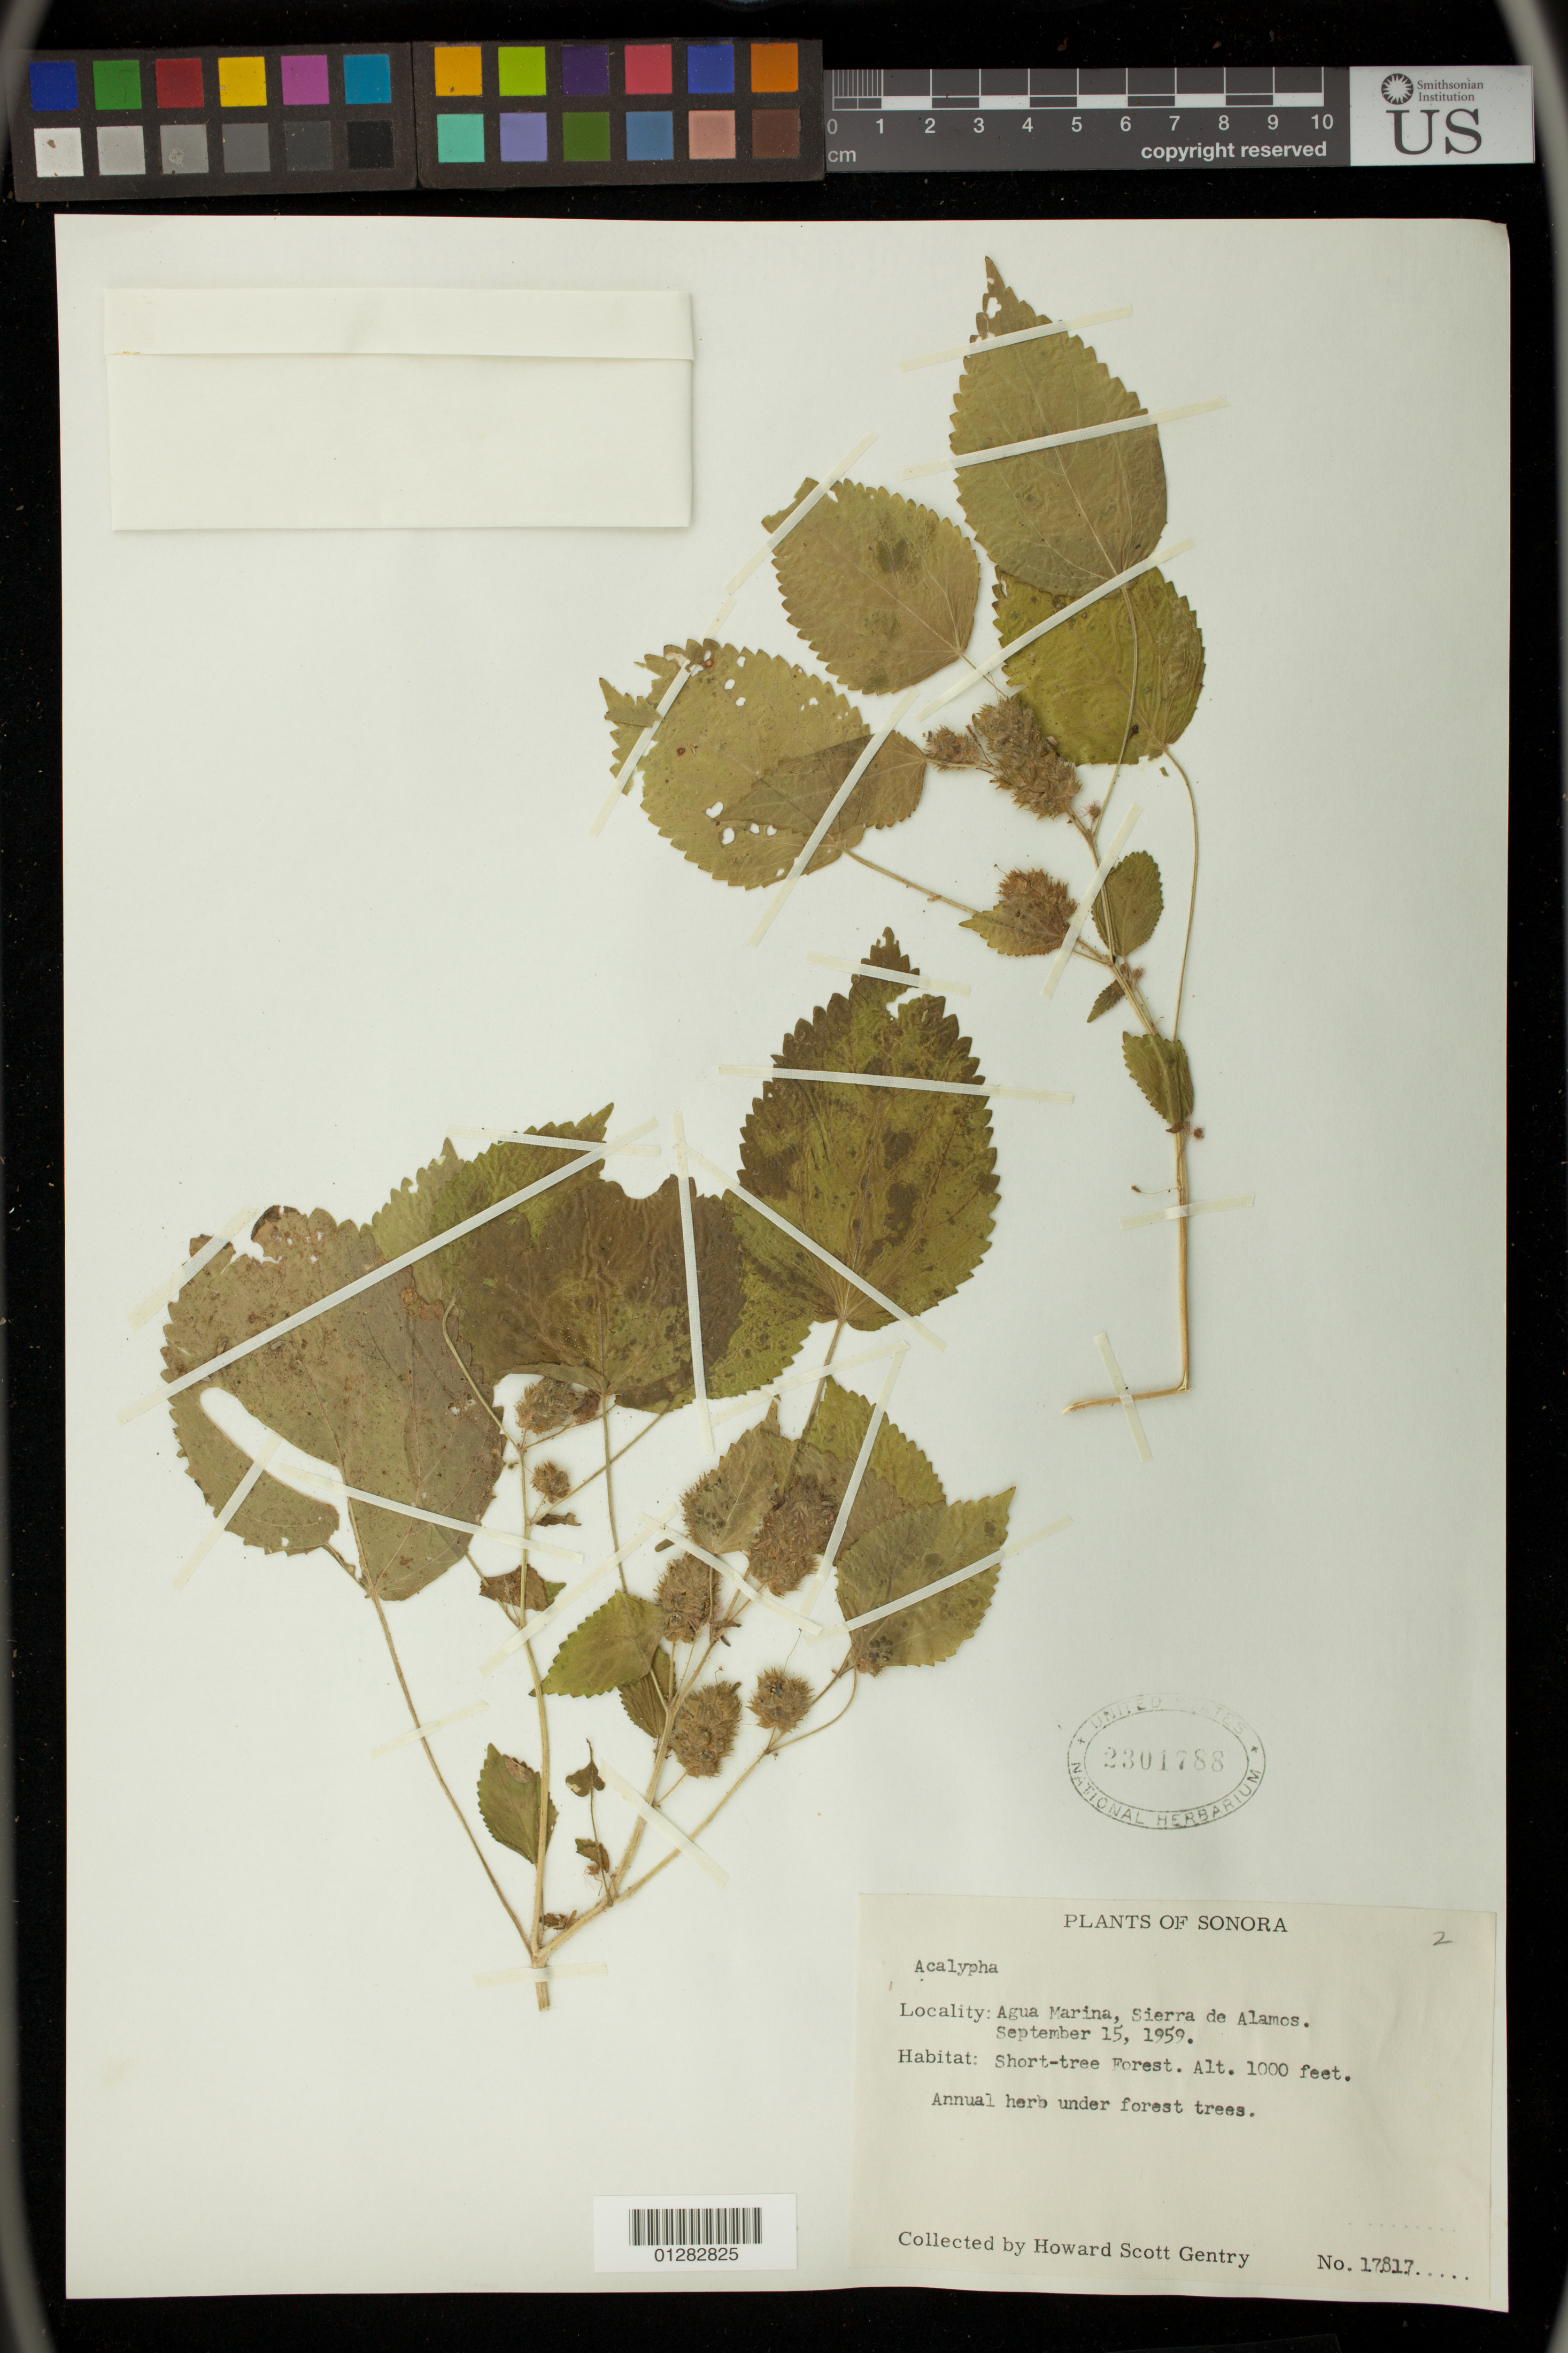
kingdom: Plantae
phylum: Tracheophyta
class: Magnoliopsida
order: Malpighiales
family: Euphorbiaceae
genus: Acalypha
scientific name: Acalypha sp.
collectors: H. S. Gentry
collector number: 17817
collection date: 1959-09-15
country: Mexico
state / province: Sonora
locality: Agua Marina, Sierra de Alamos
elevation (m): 305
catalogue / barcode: US 2301788